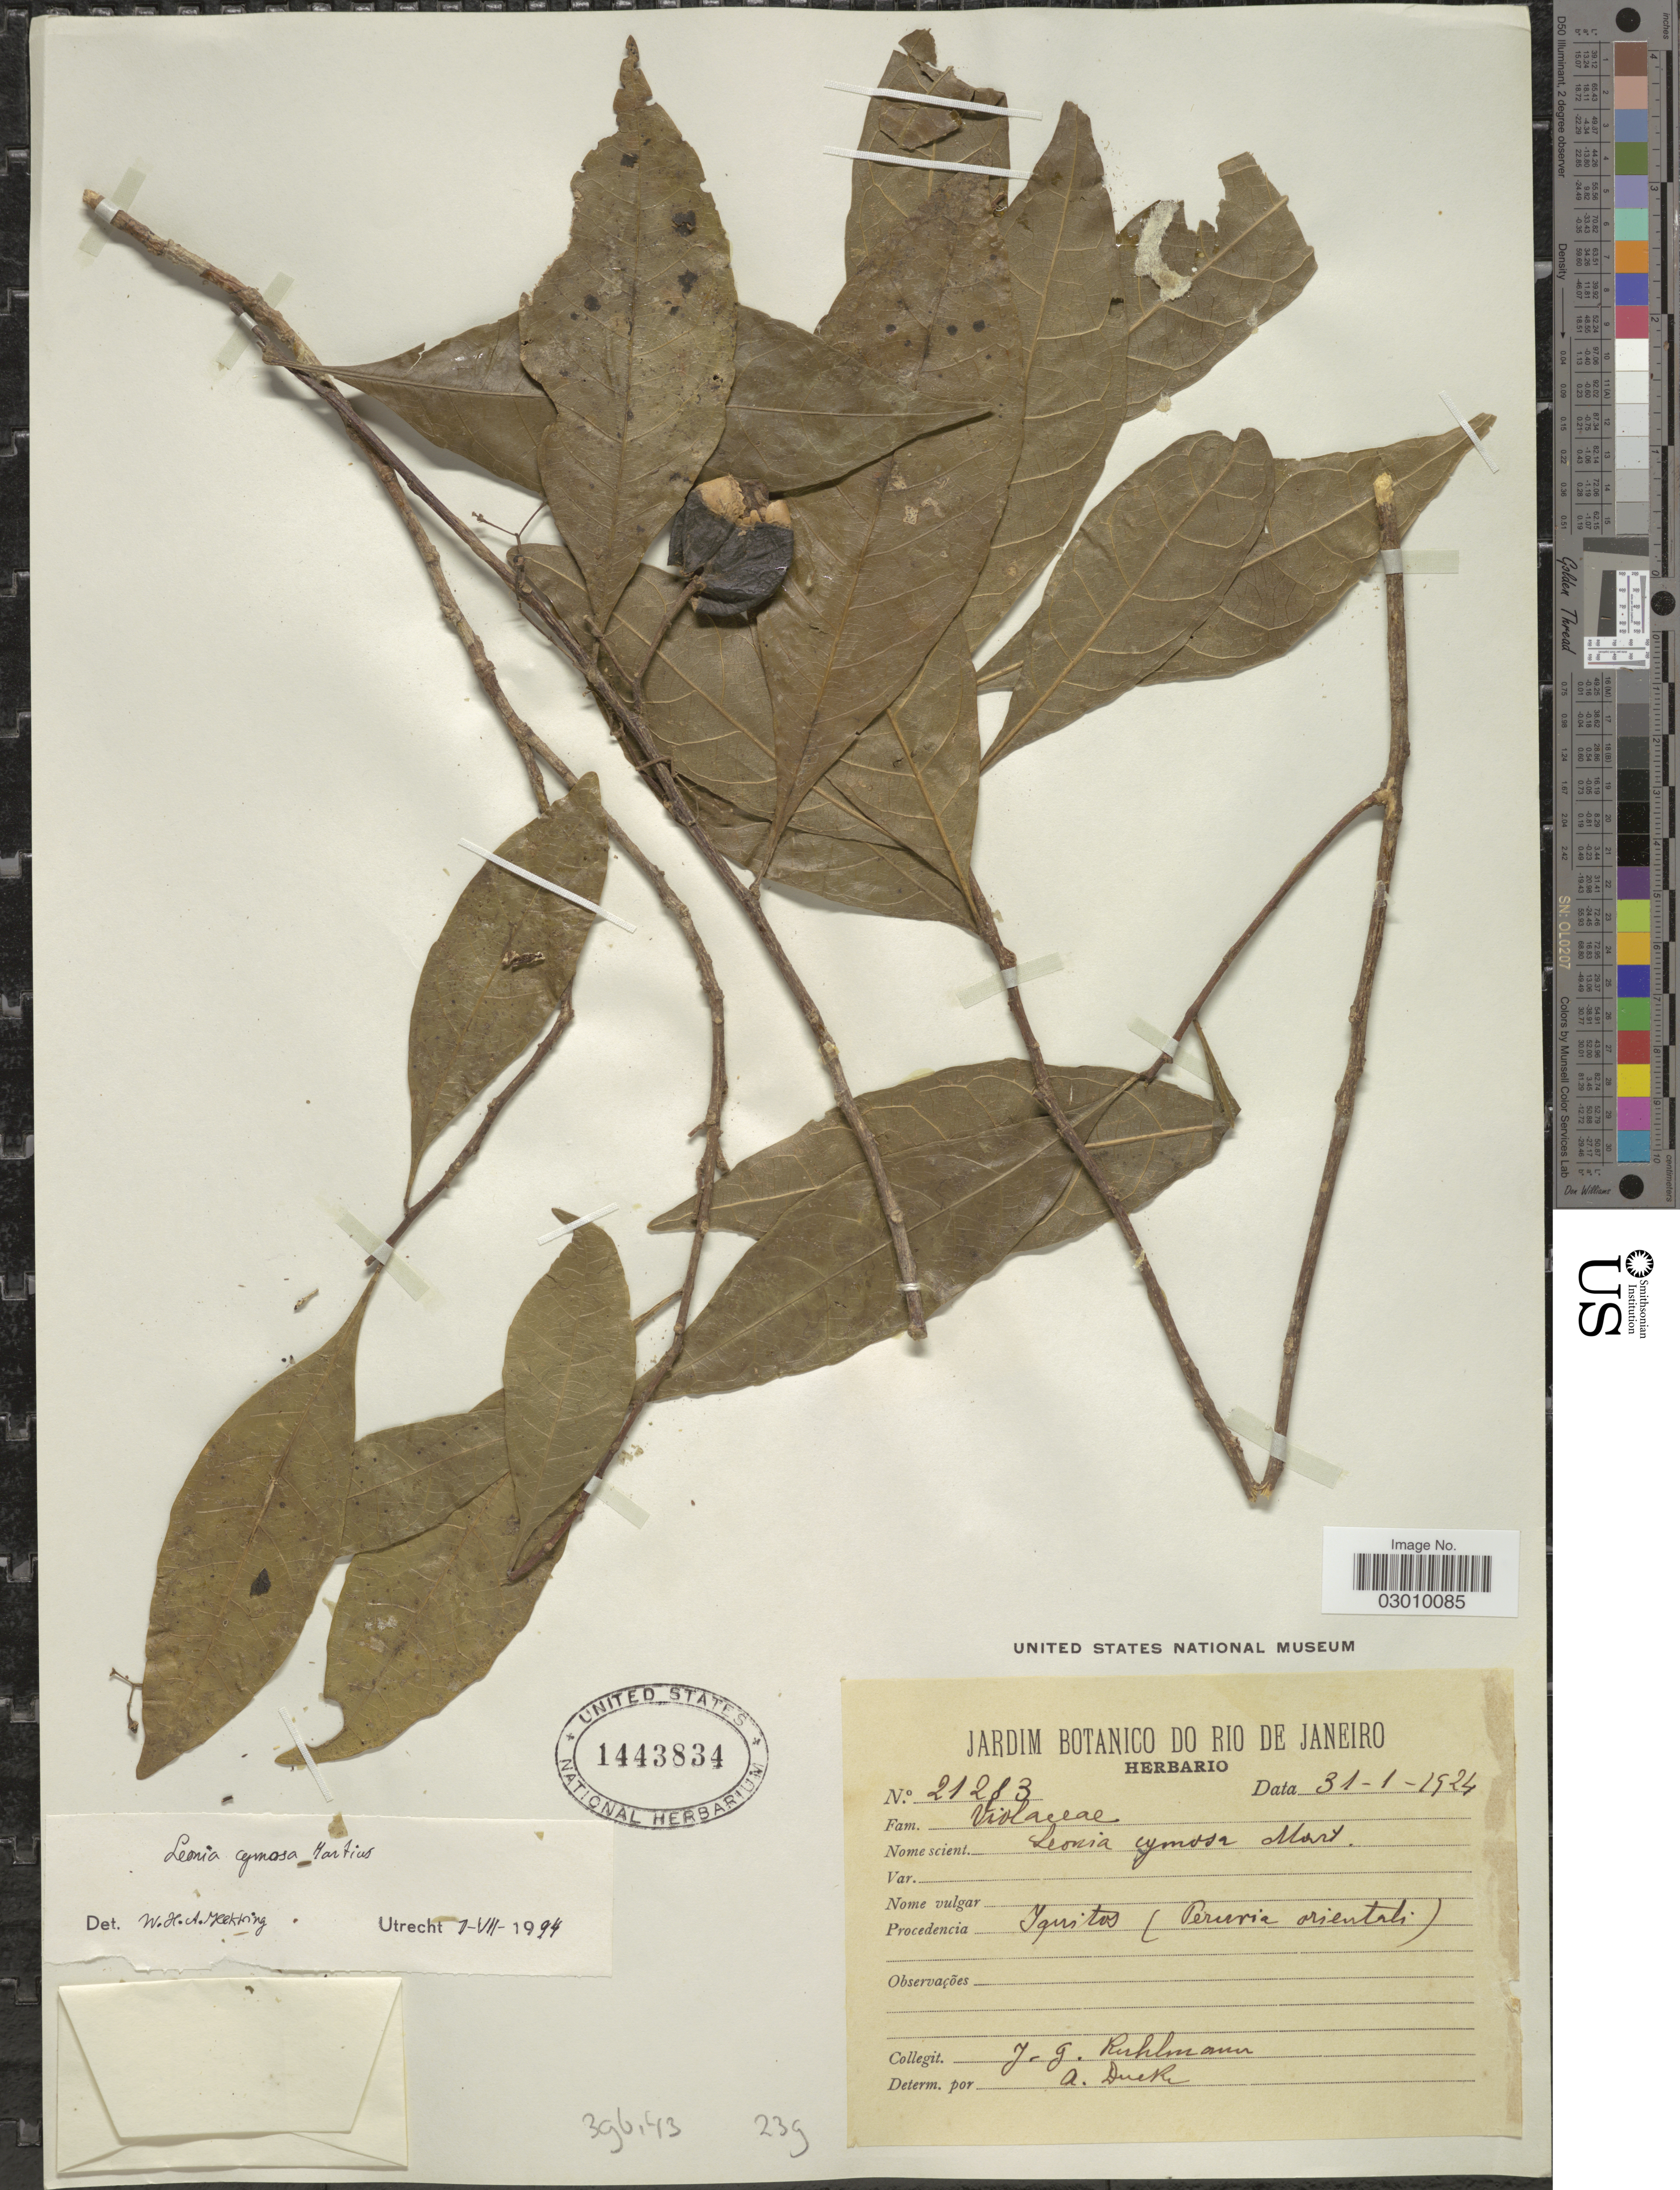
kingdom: Plantae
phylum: Tracheophyta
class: Magnoliopsida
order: Malpighiales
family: Violaceae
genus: Leonia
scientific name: Leonia cymosa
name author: Mart.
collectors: J. G. Ruhlmann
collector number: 21283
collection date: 1924-01-31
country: Peru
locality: Procedencia: Iquitos (Peruvia orientali).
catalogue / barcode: US 1443834